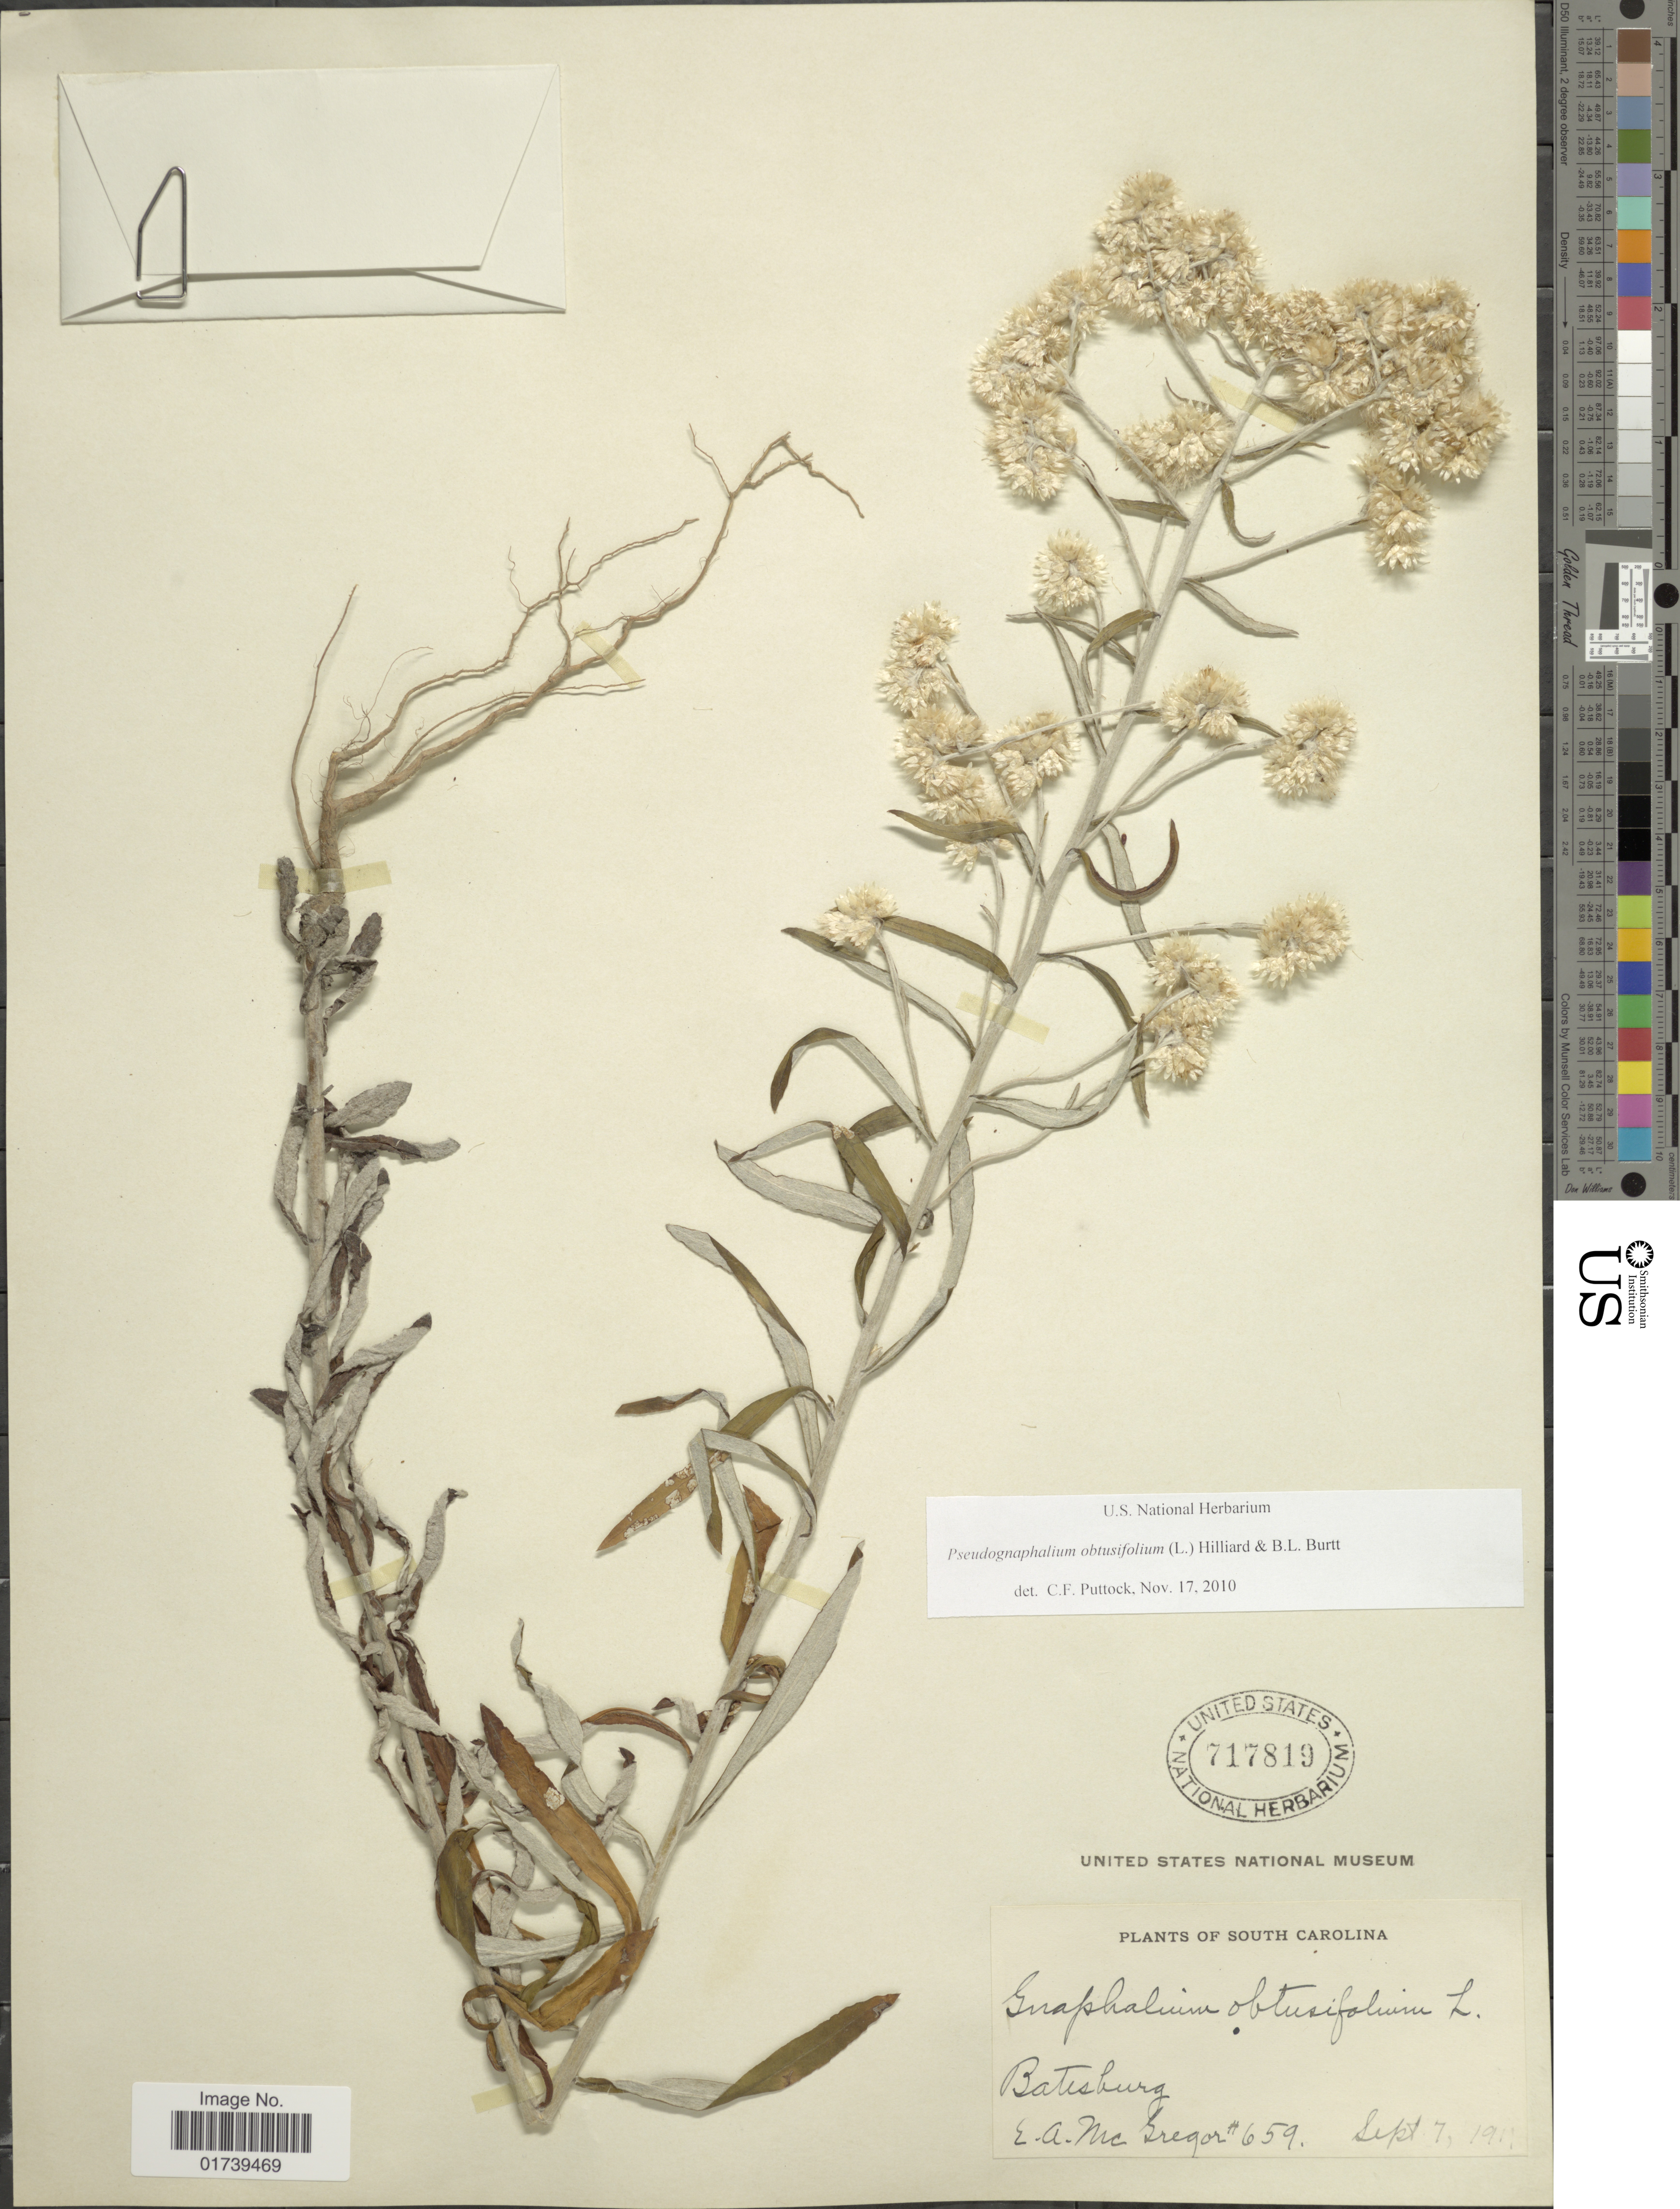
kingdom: Plantae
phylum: Tracheophyta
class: Magnoliopsida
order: Asterales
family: Asteraceae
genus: Pseudognaphalium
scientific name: Pseudognaphalium obtusifolium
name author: (L.) Hilliard & B.L. Burtt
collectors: E. A. McGregor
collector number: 659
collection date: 1974-07-09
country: United States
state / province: South Carolina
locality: Batesburg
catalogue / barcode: US 717819